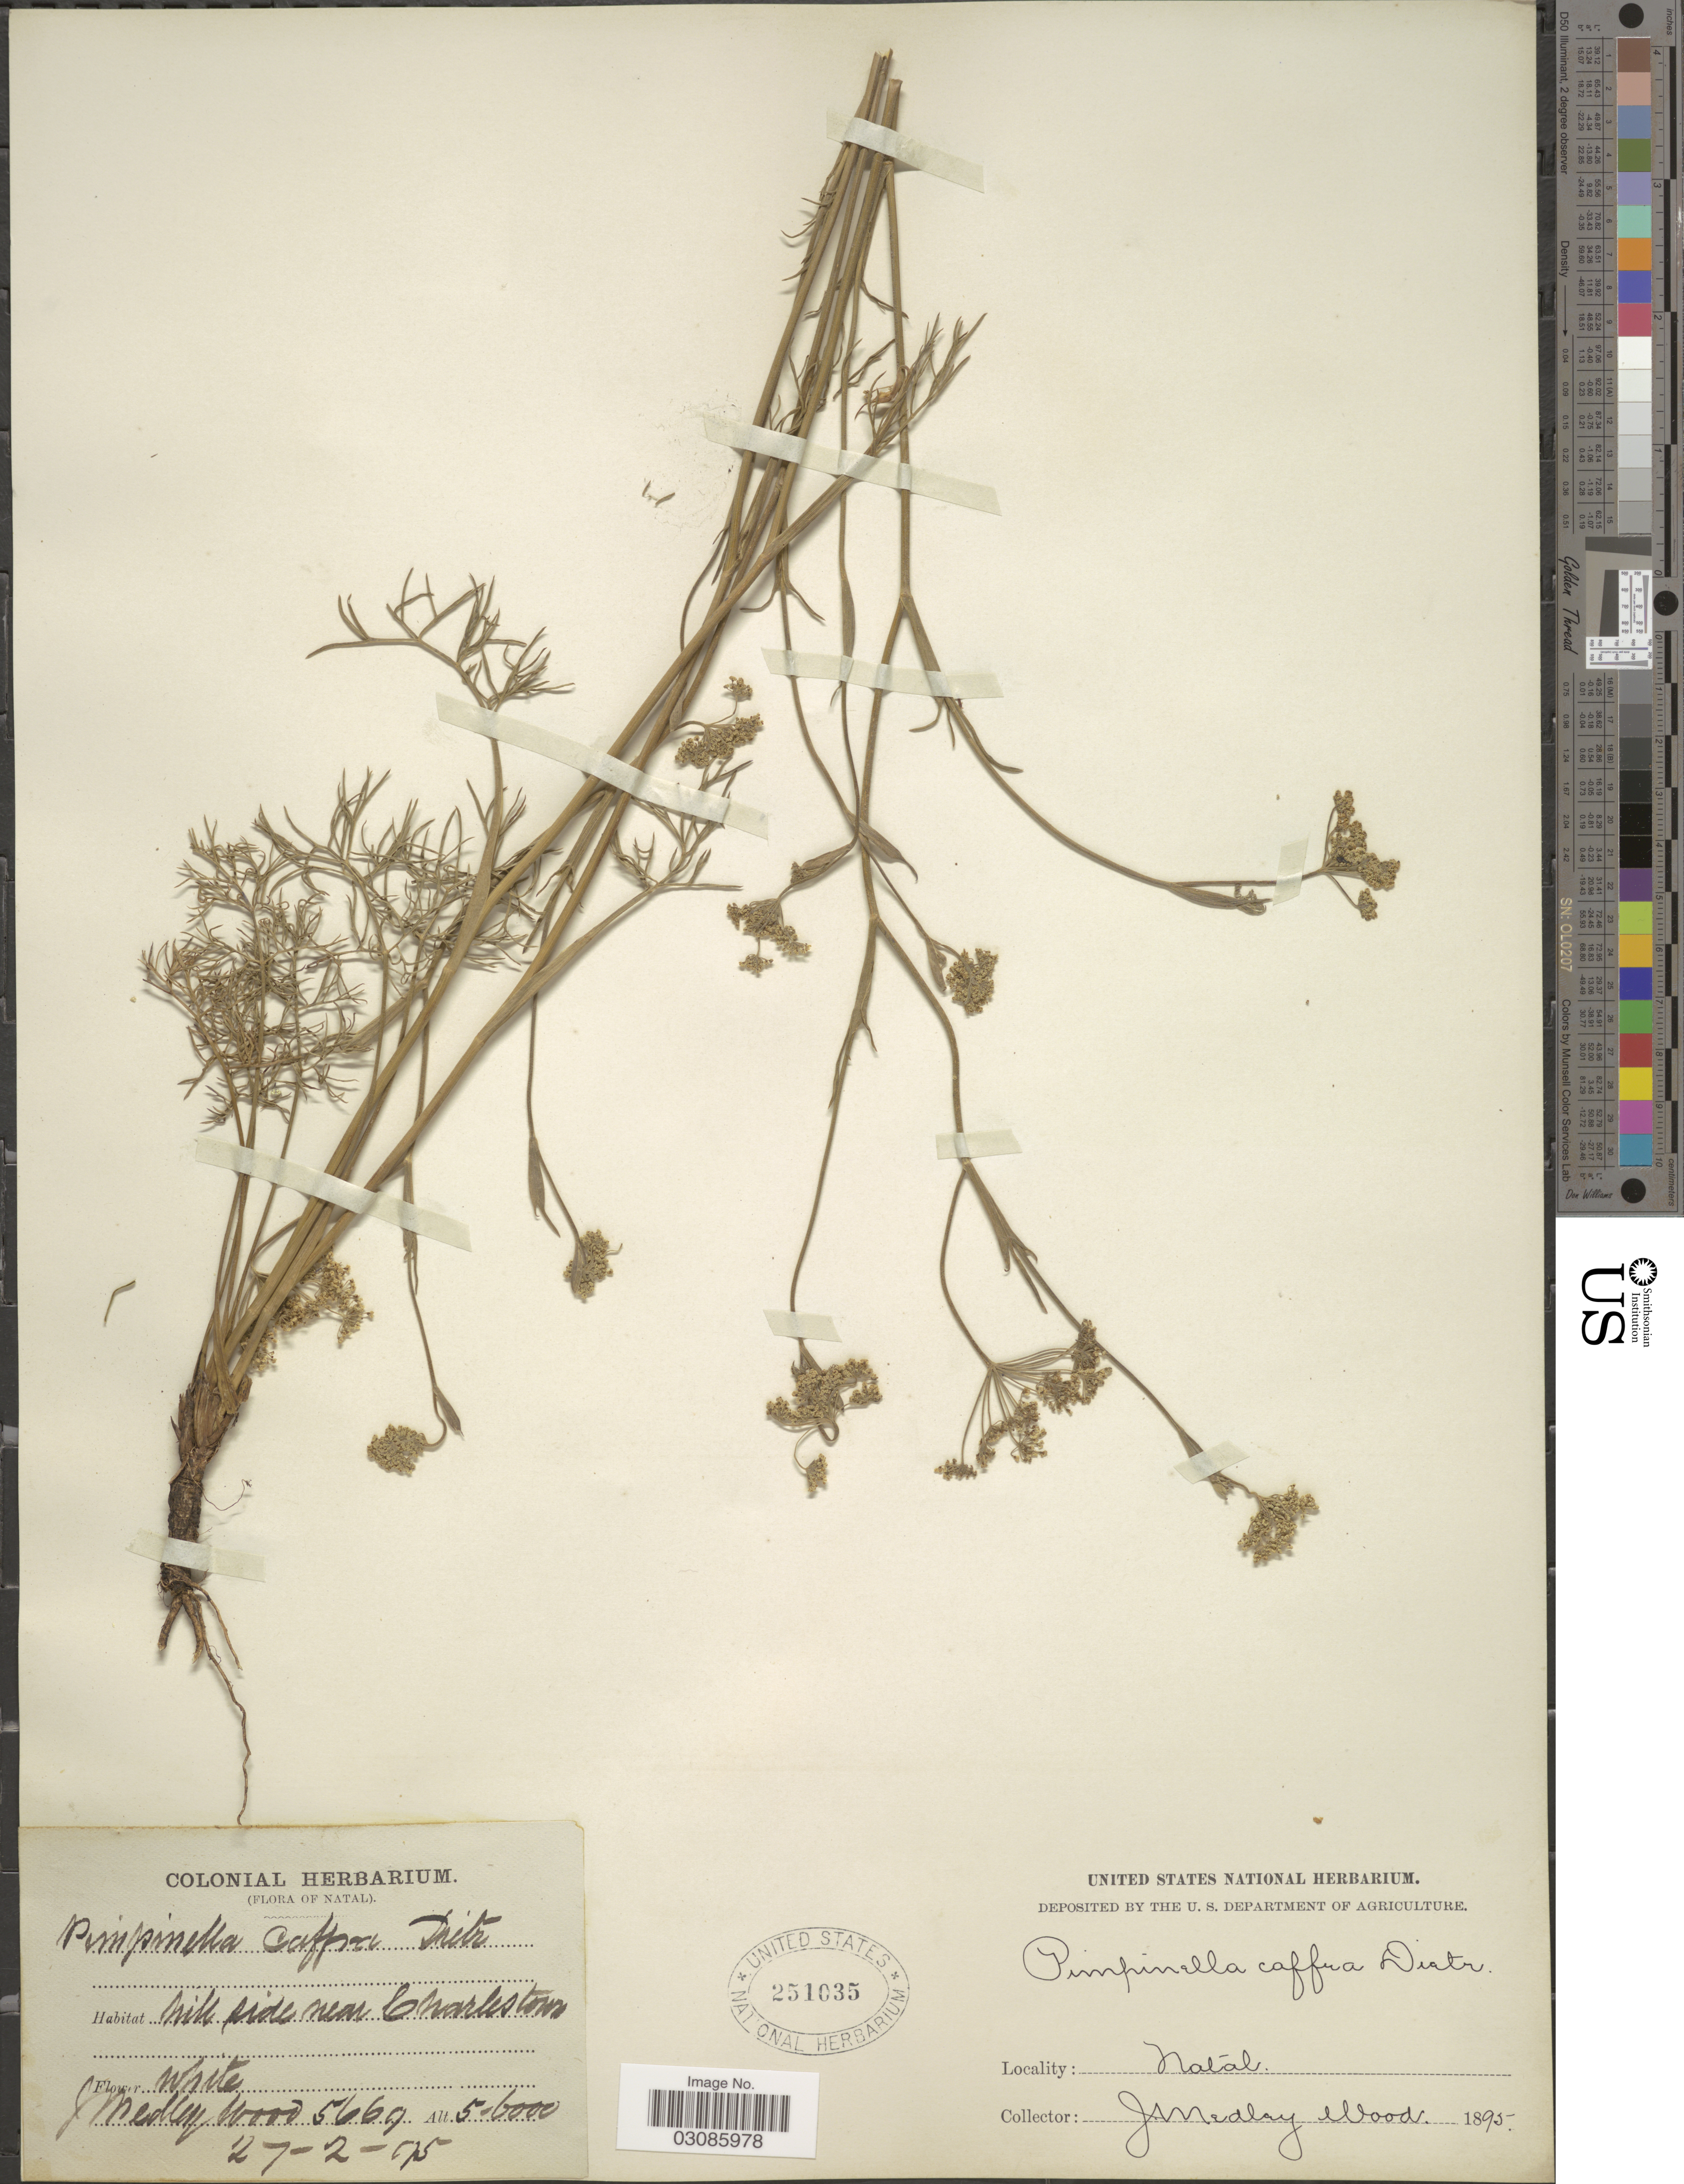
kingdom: Plantae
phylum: Tracheophyta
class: Magnoliopsida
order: Apiales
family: Apiaceae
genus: Pimpinella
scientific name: Pimpinella caffra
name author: (Eckl. & Zeyh.) D. Dietr.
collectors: J. M. Wood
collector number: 5669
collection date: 1895-02-27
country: South Africa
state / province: KwaZulu-Natal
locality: Natal, hill side near Charlestown.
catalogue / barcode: US 251035